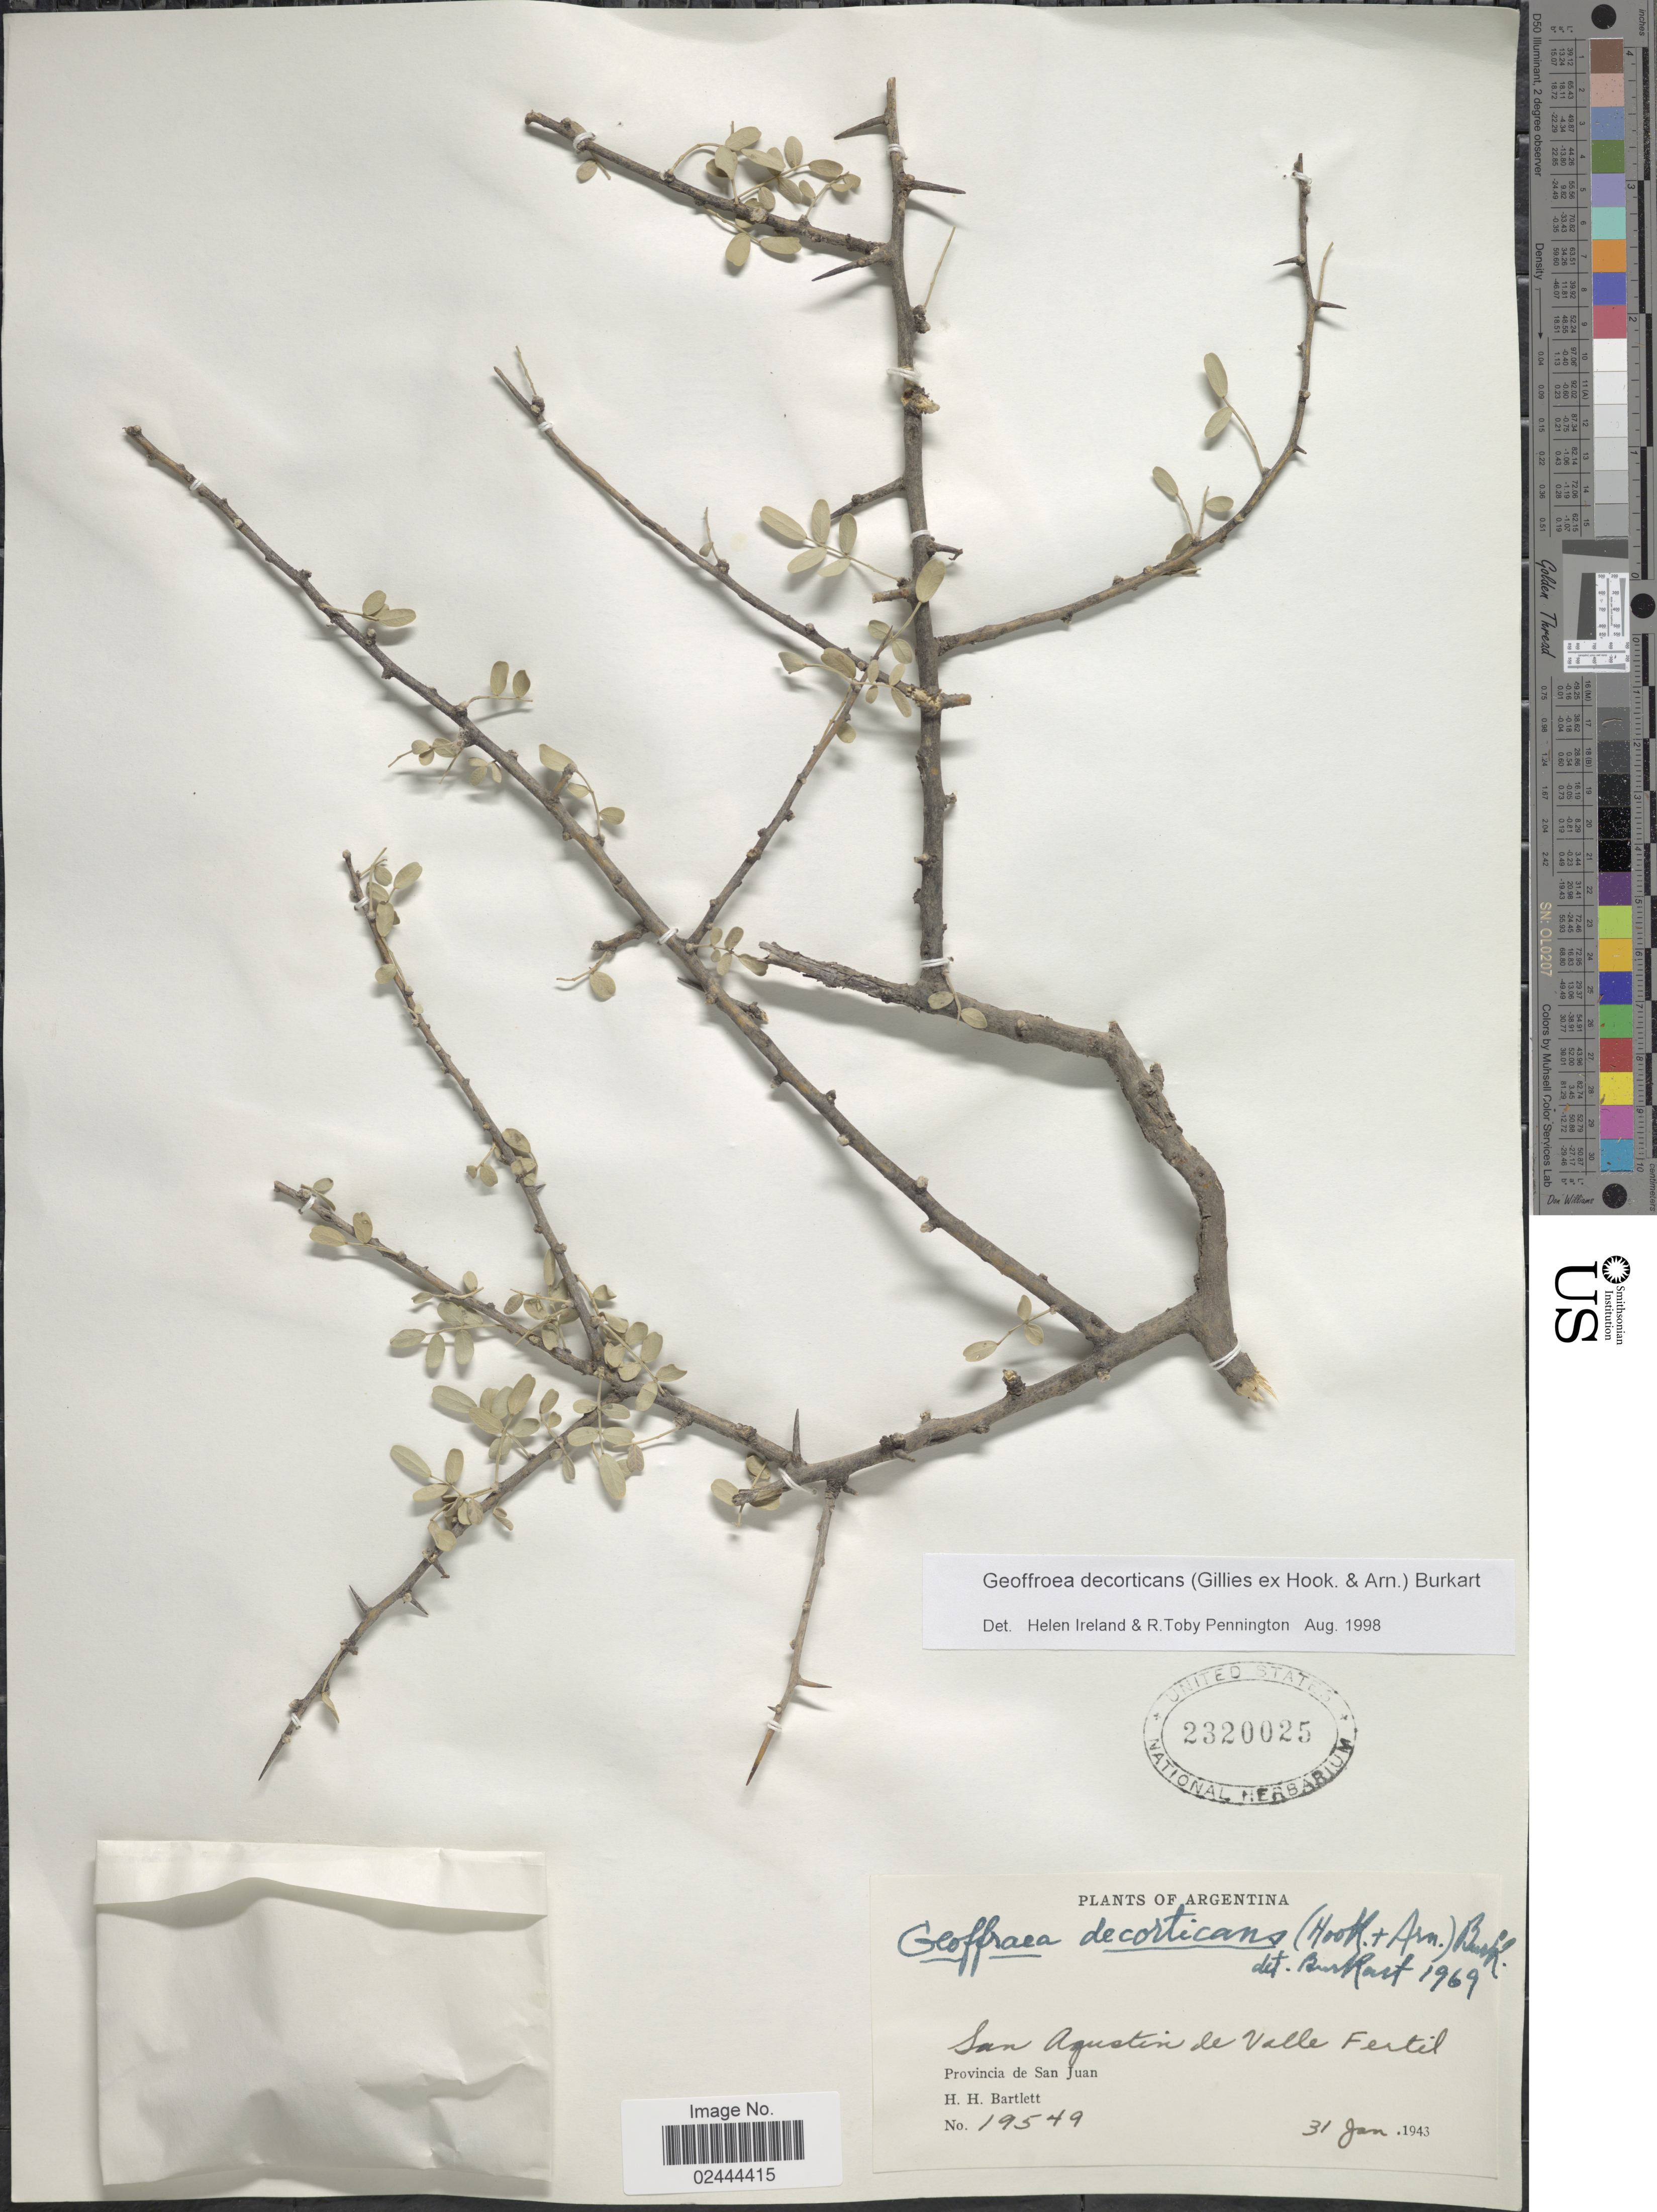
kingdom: Plantae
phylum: Tracheophyta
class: Magnoliopsida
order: Fabales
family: Fabaceae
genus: Geoffroea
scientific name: Geoffroea decorticans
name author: (Gillies ex Hook. & Arn.) Burkart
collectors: H. H. Bartlett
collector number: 19549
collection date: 1943-01-31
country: Argentina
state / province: San Juan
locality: San Agustin de Valle Fertil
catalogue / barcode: US 2320025